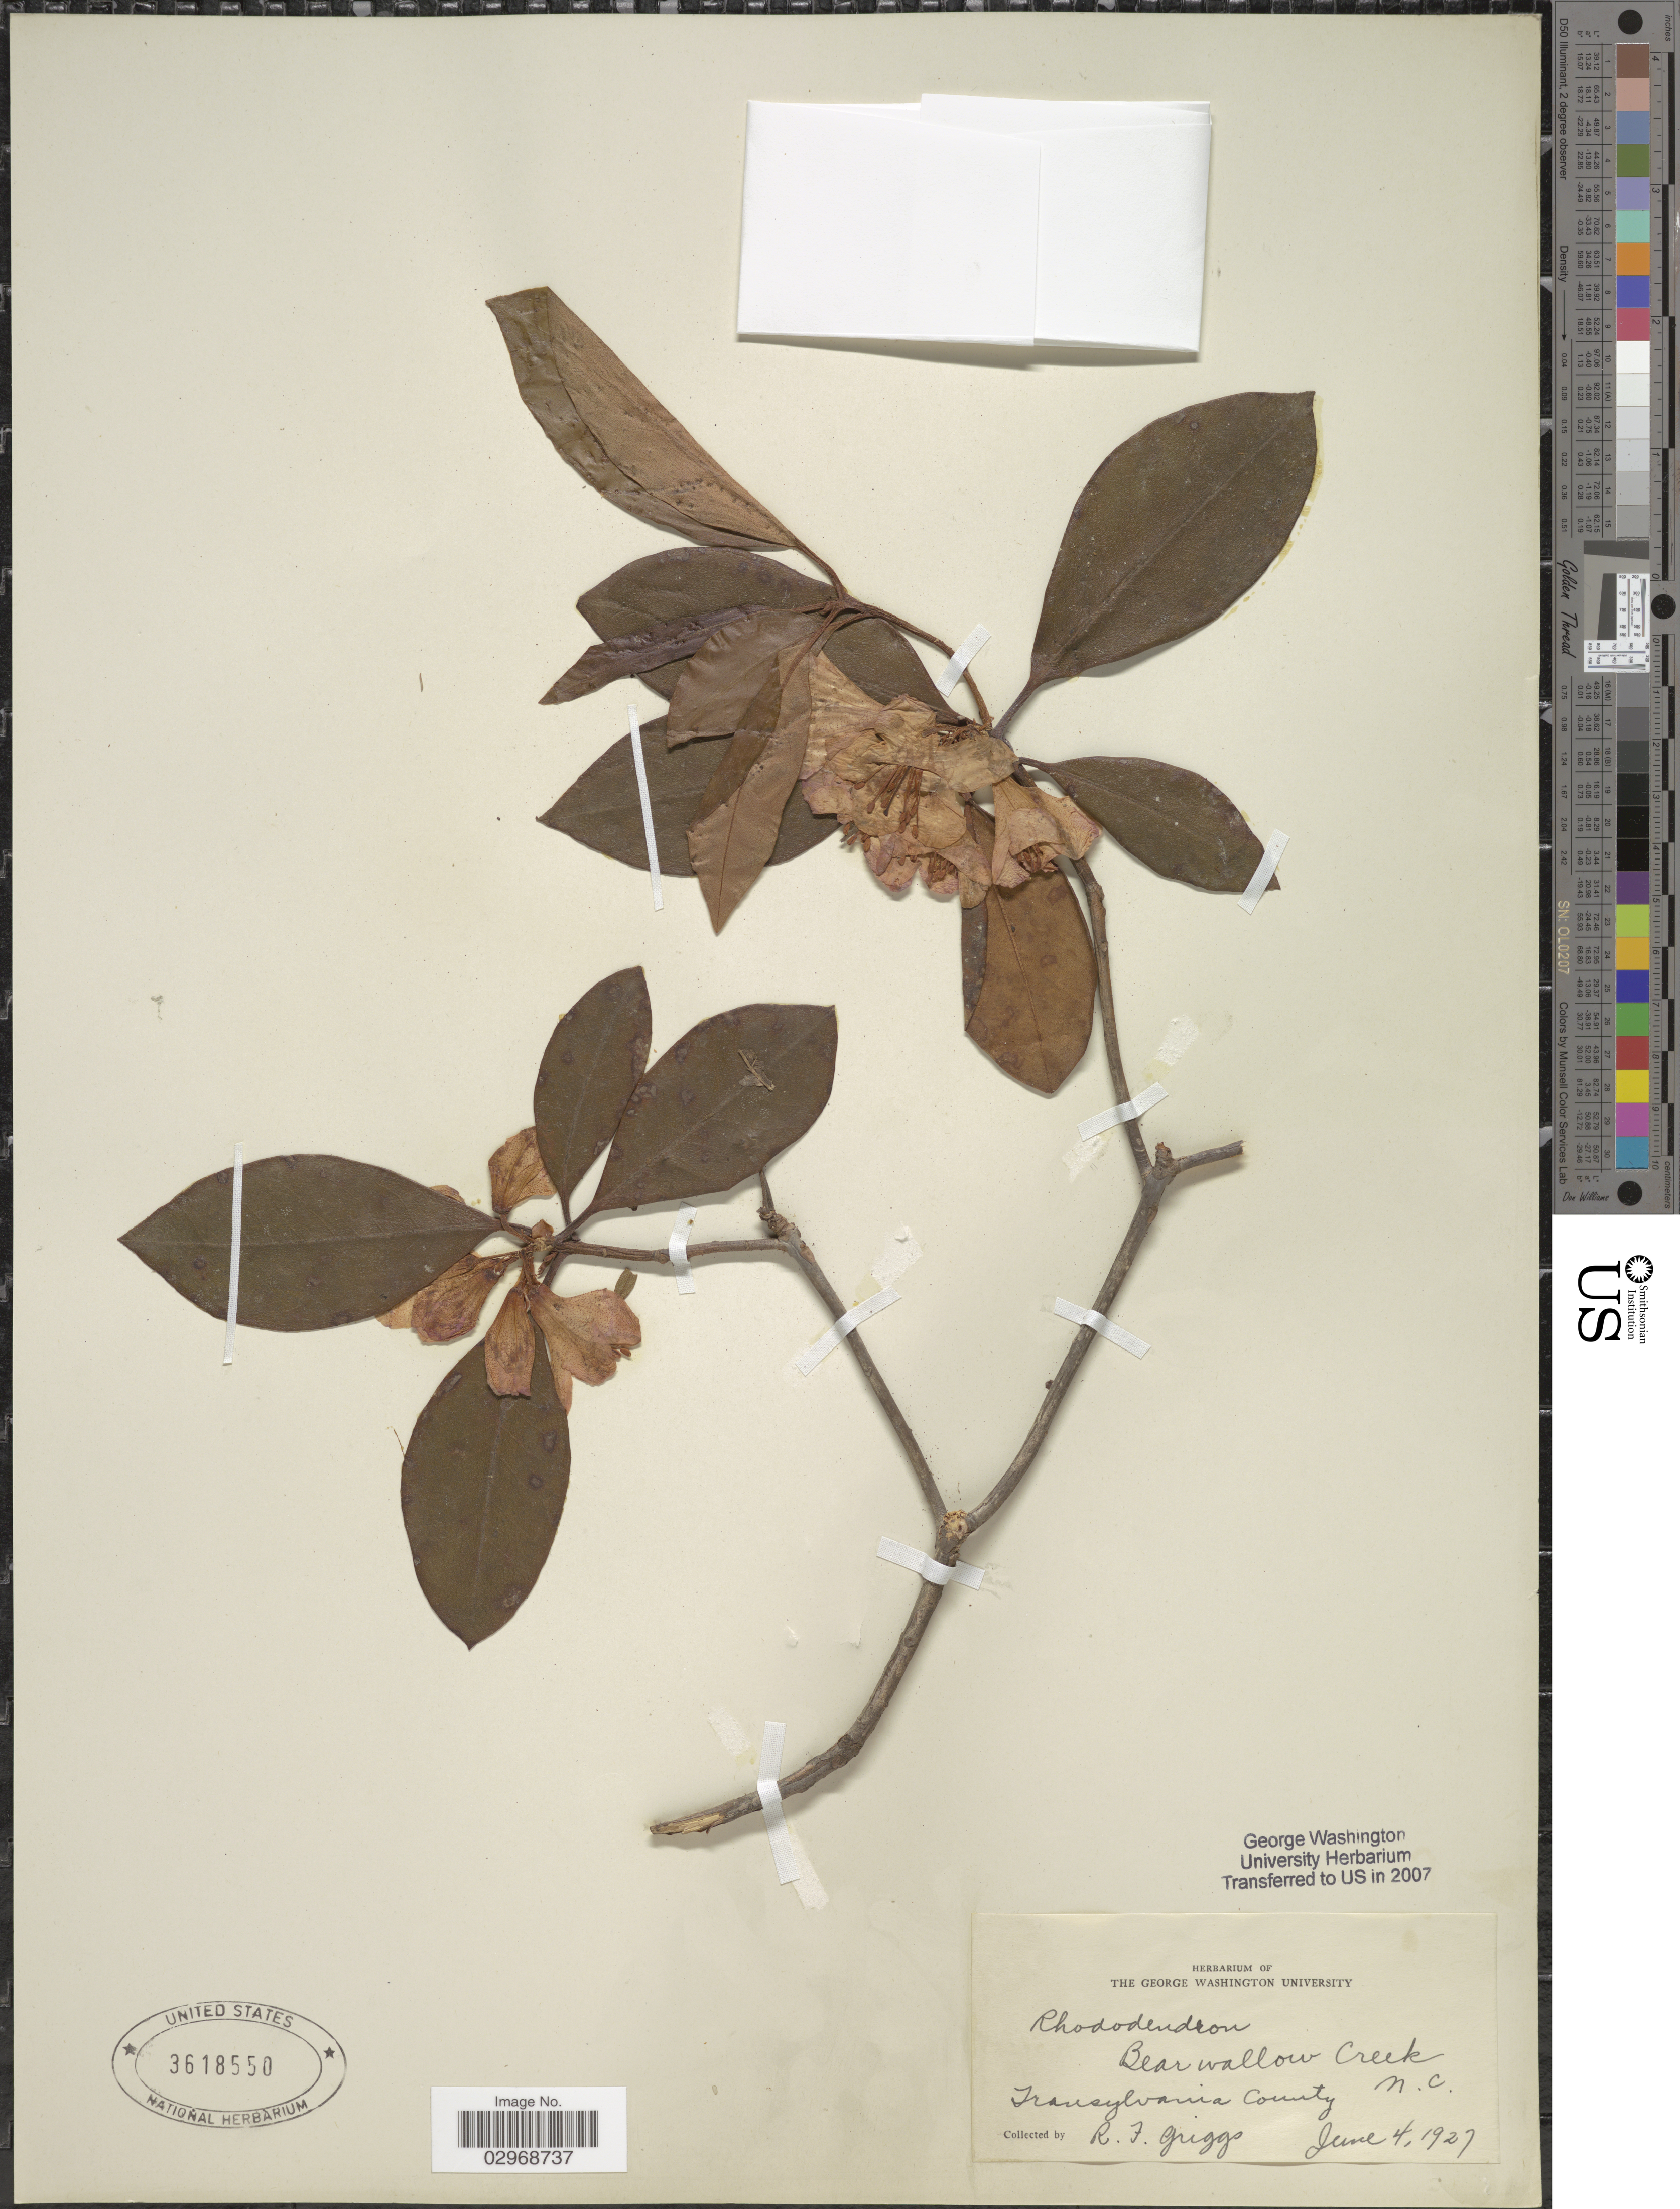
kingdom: Plantae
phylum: Tracheophyta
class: Magnoliopsida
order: Ericales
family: Ericaceae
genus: Rhododendron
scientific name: Rhododendron sp.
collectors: R. F. Griggs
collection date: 1927-06-04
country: United States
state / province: North Carolina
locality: Bear wallow Creek, Transylvania County.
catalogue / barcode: US 3618550